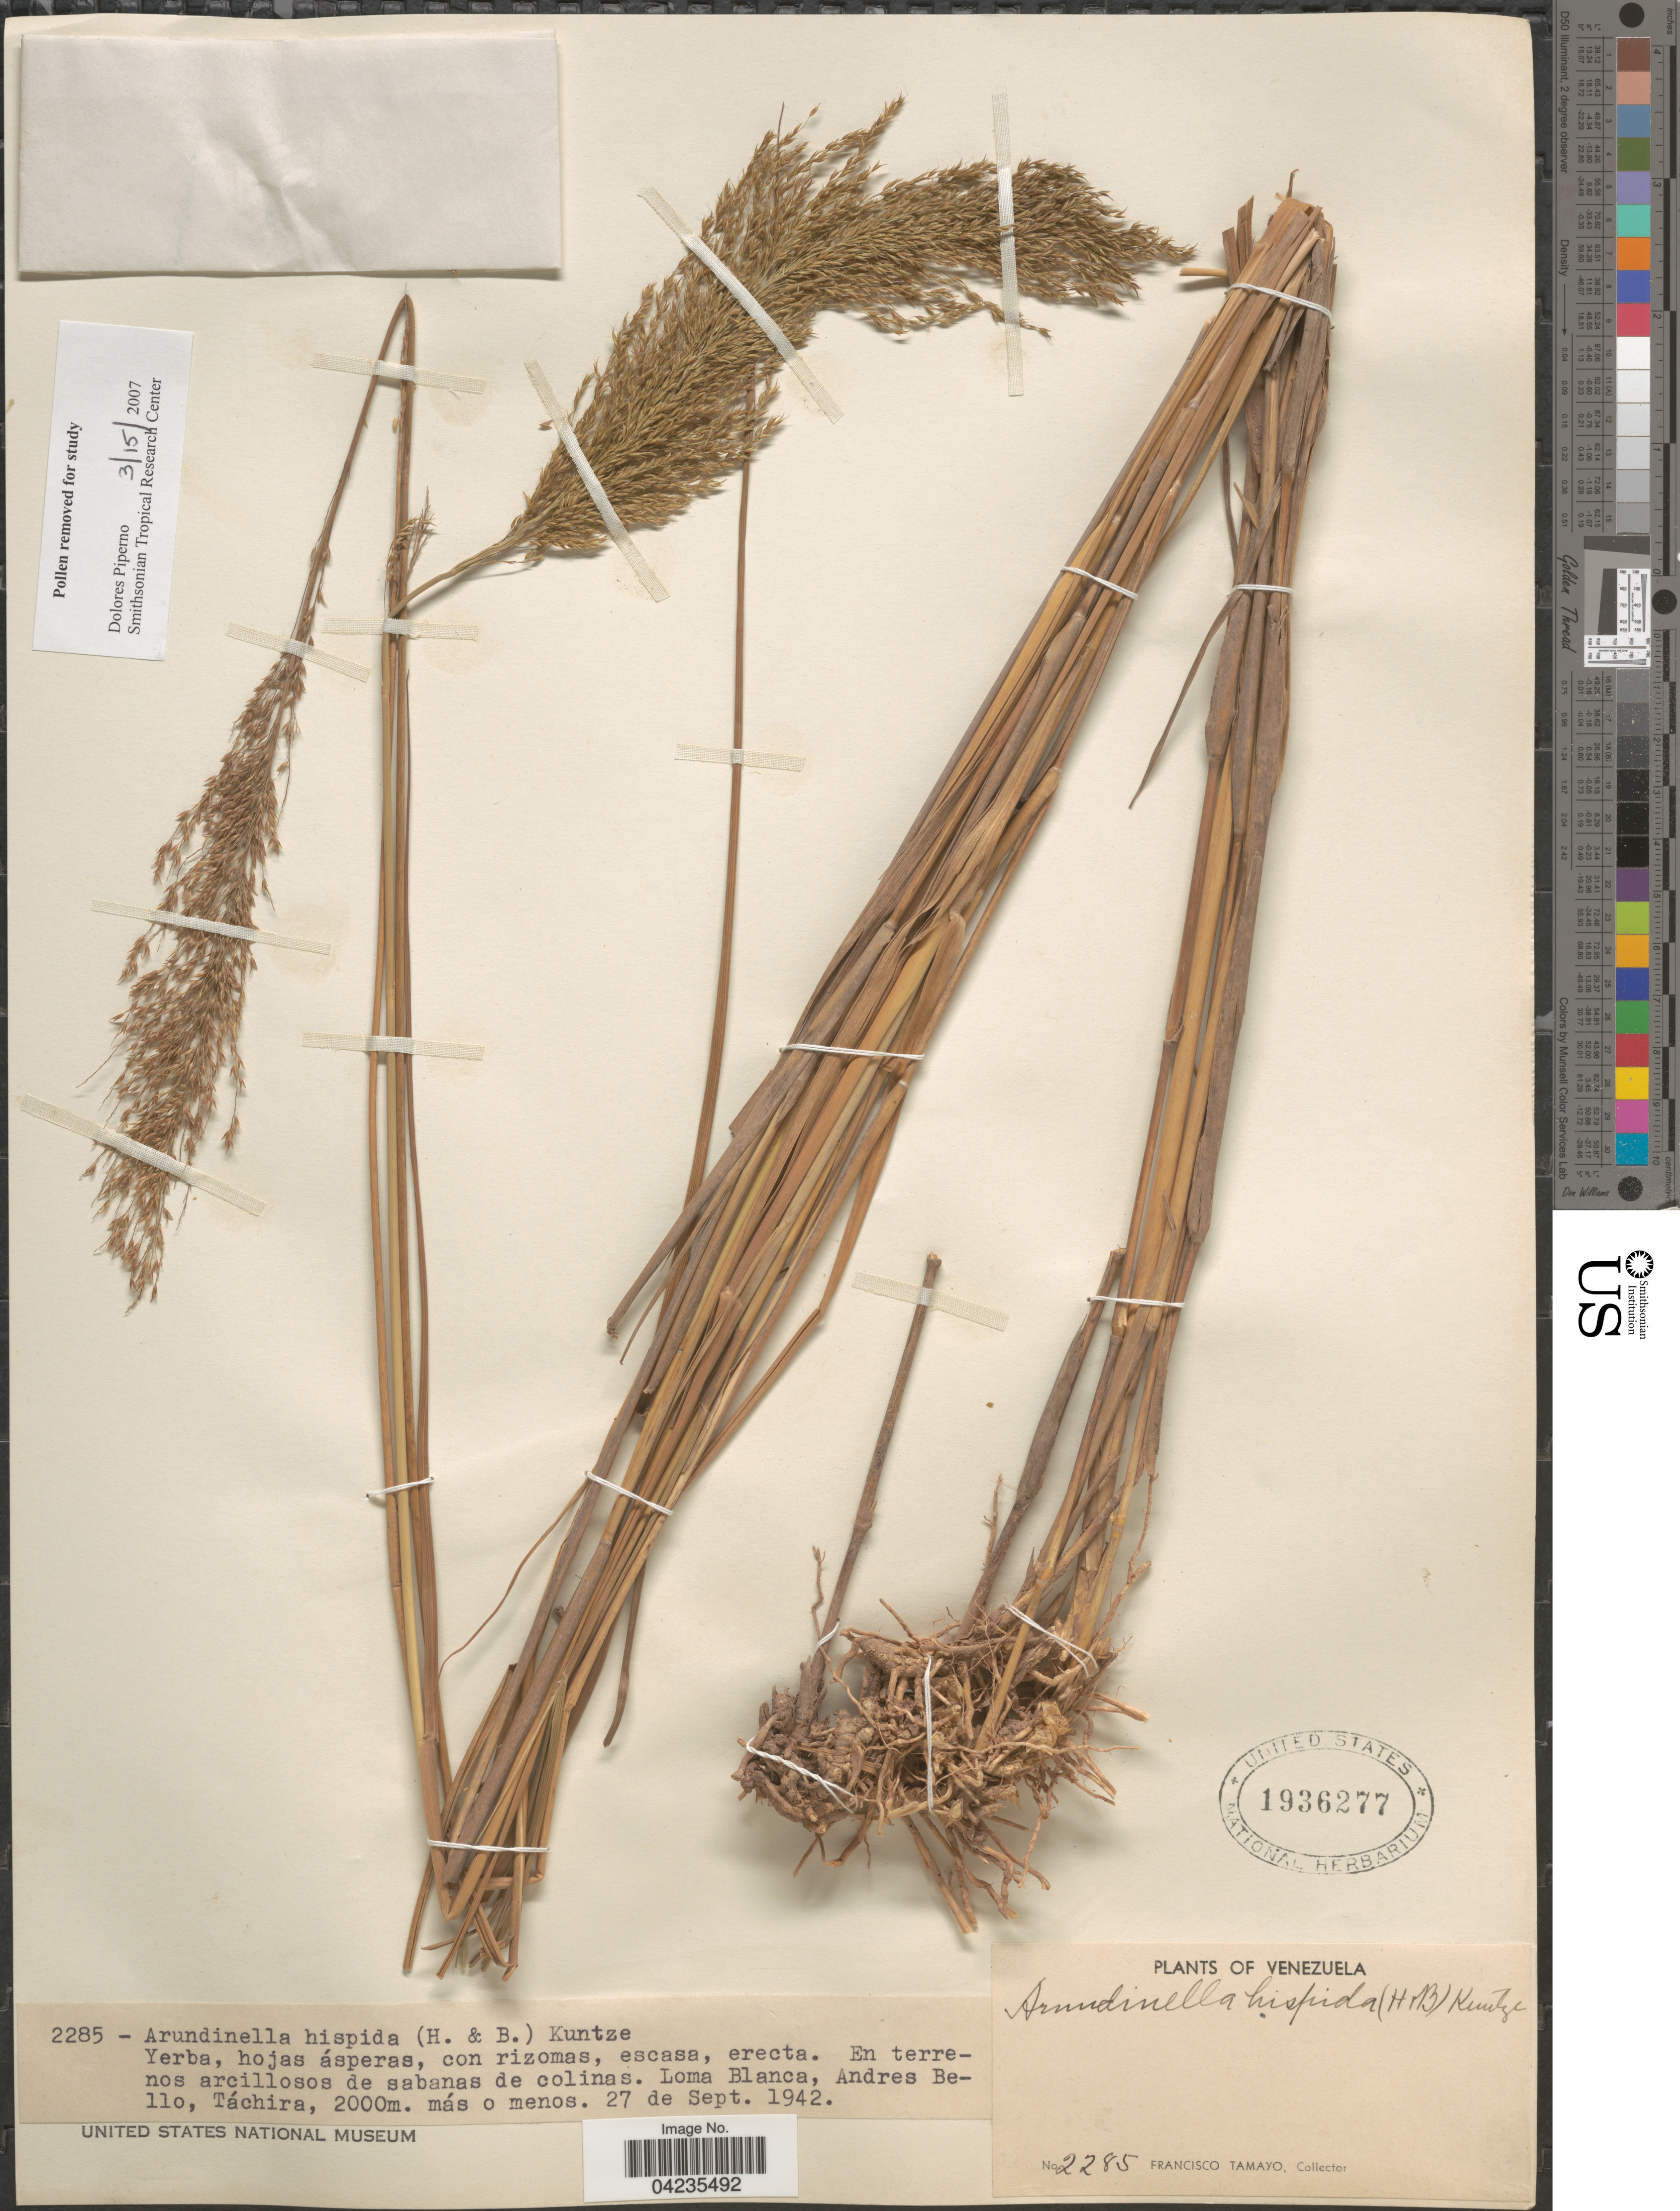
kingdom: Plantae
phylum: Tracheophyta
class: Liliopsida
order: Poales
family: Poaceae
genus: Arundinella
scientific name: Arundinella hispida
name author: (Humb. & Bonpl. ex Willd.) Kuntze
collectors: F. Tamayo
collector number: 2285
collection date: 1942-09-27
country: Venezuela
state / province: Tachira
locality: Loma Blanca, Andres Bello.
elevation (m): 2000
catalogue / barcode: US 1936277